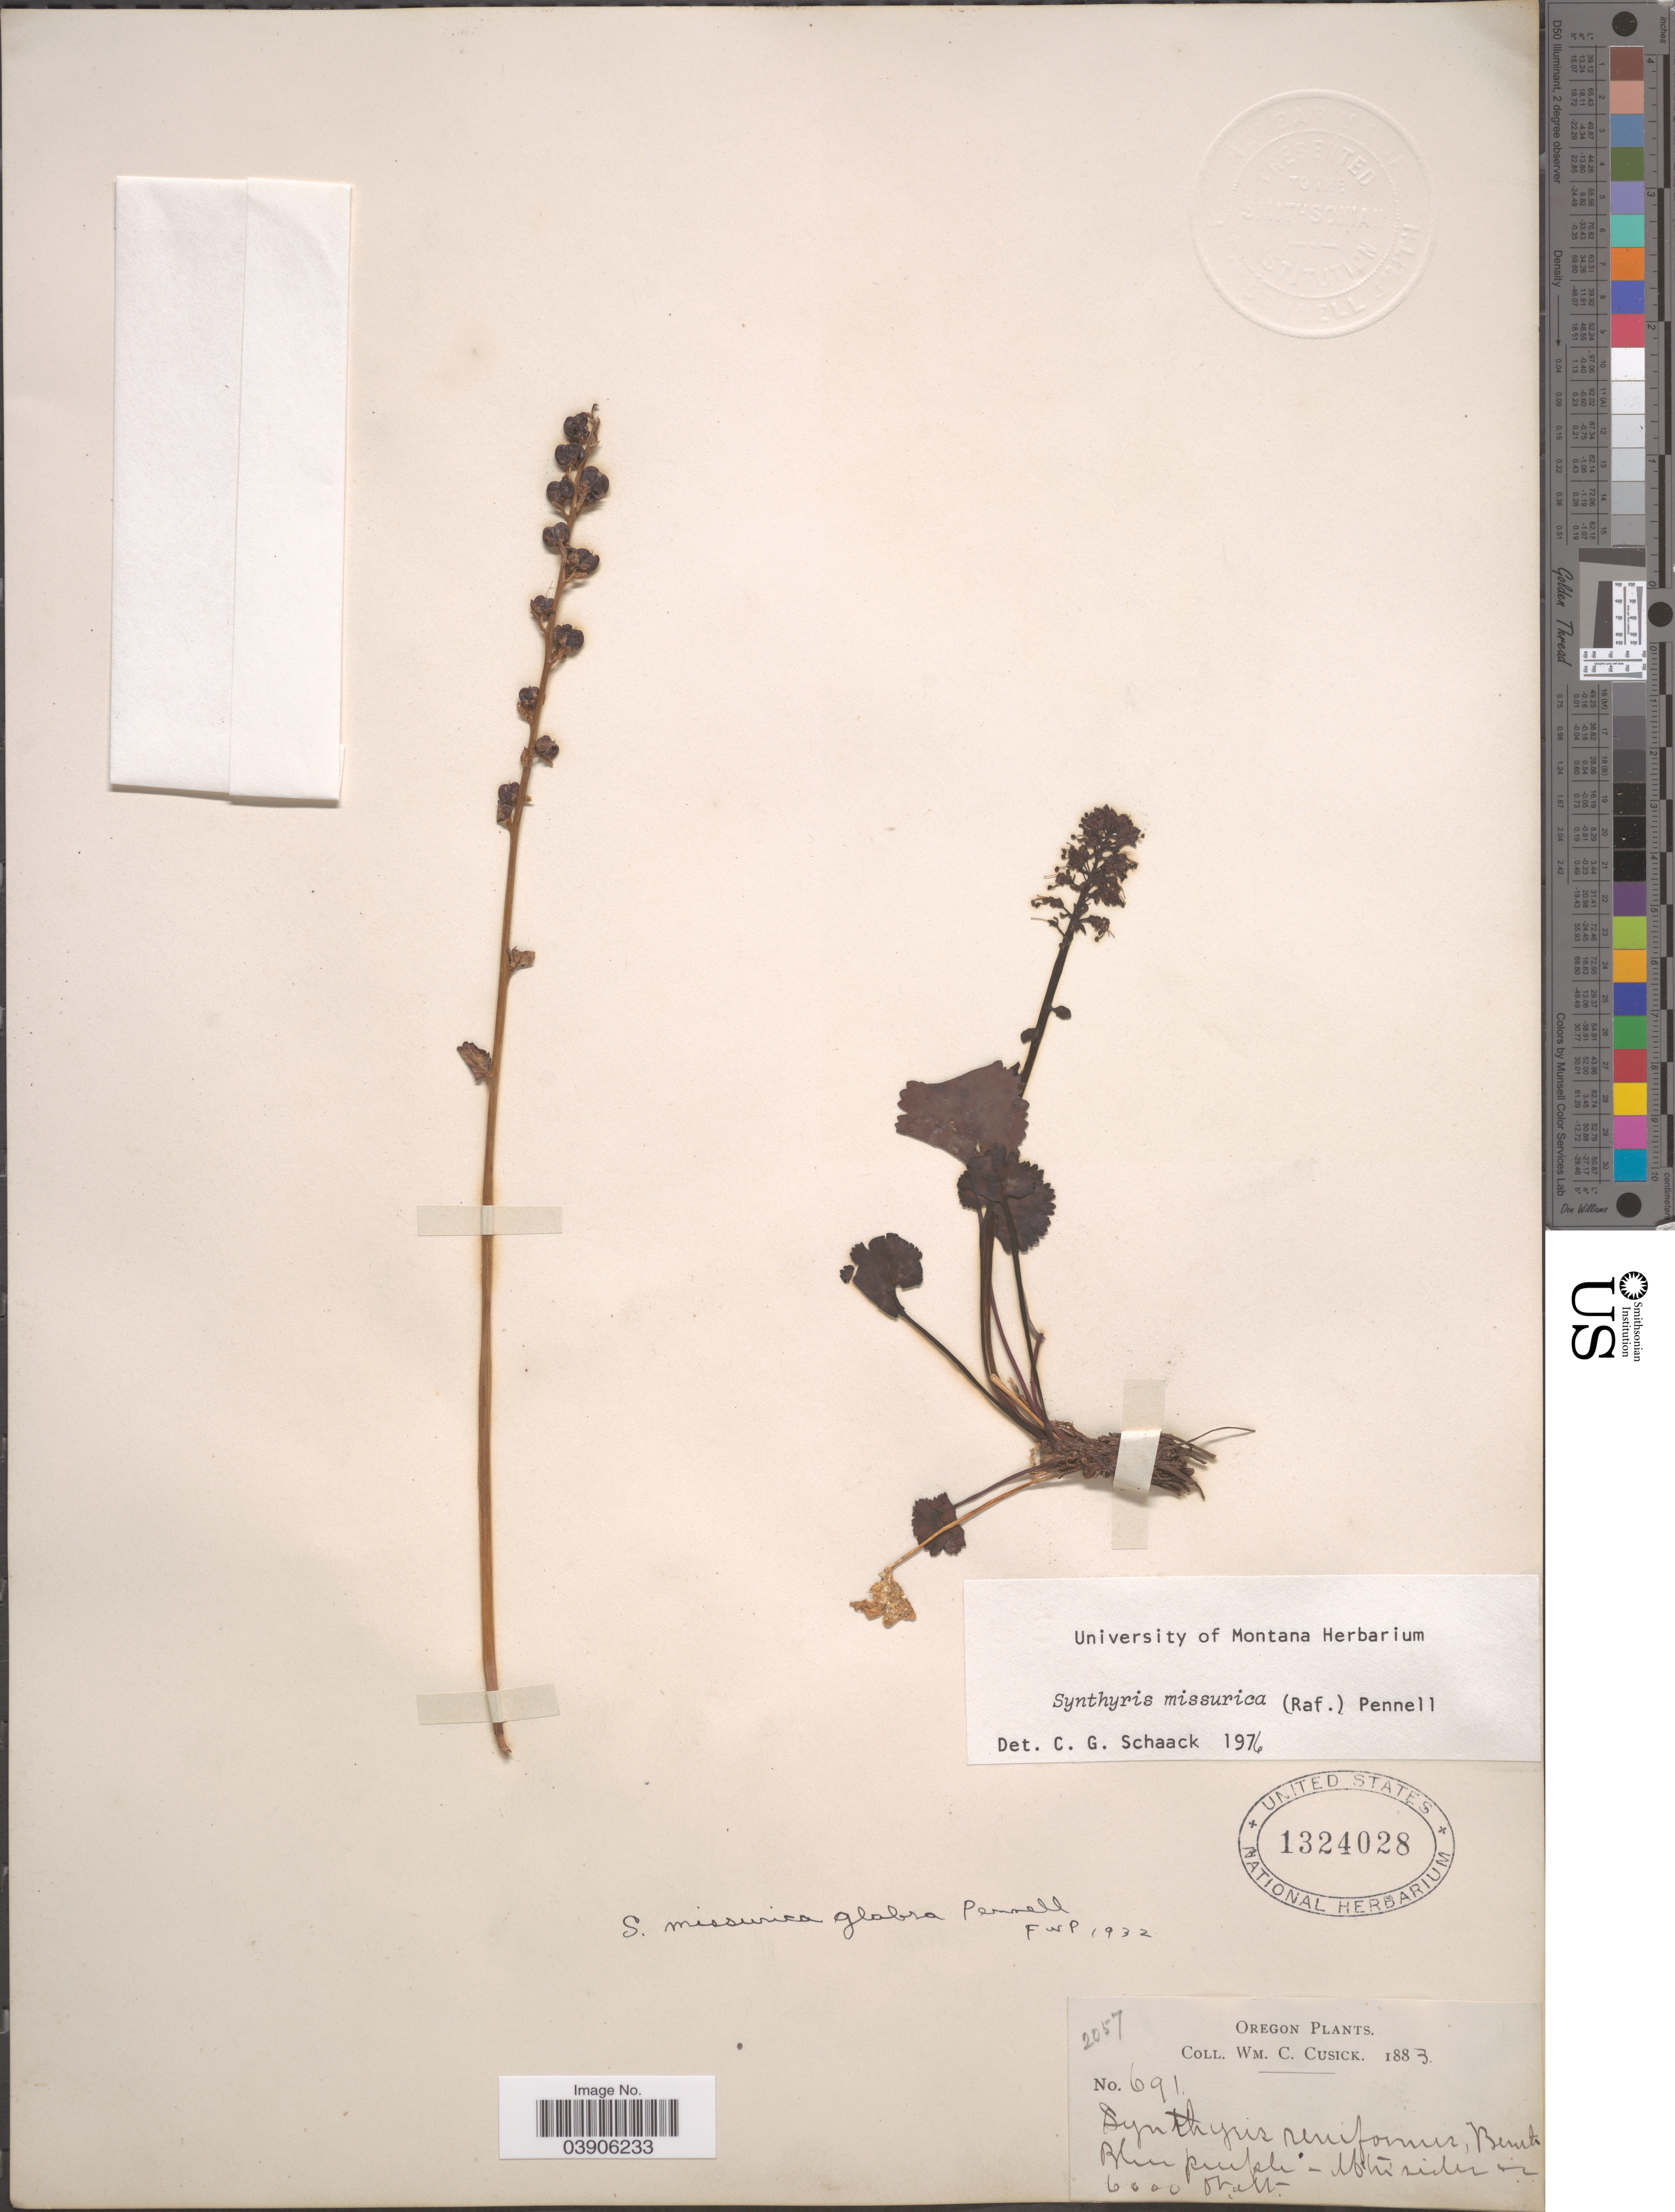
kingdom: Plantae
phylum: Tracheophyta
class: Magnoliopsida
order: Lamiales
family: Plantaginaceae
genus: Synthyris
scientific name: Synthyris missurica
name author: (Raf.) Pennell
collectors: W. C. Cusick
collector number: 691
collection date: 1883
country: United States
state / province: Oregon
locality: Mtn river.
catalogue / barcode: US 1324028